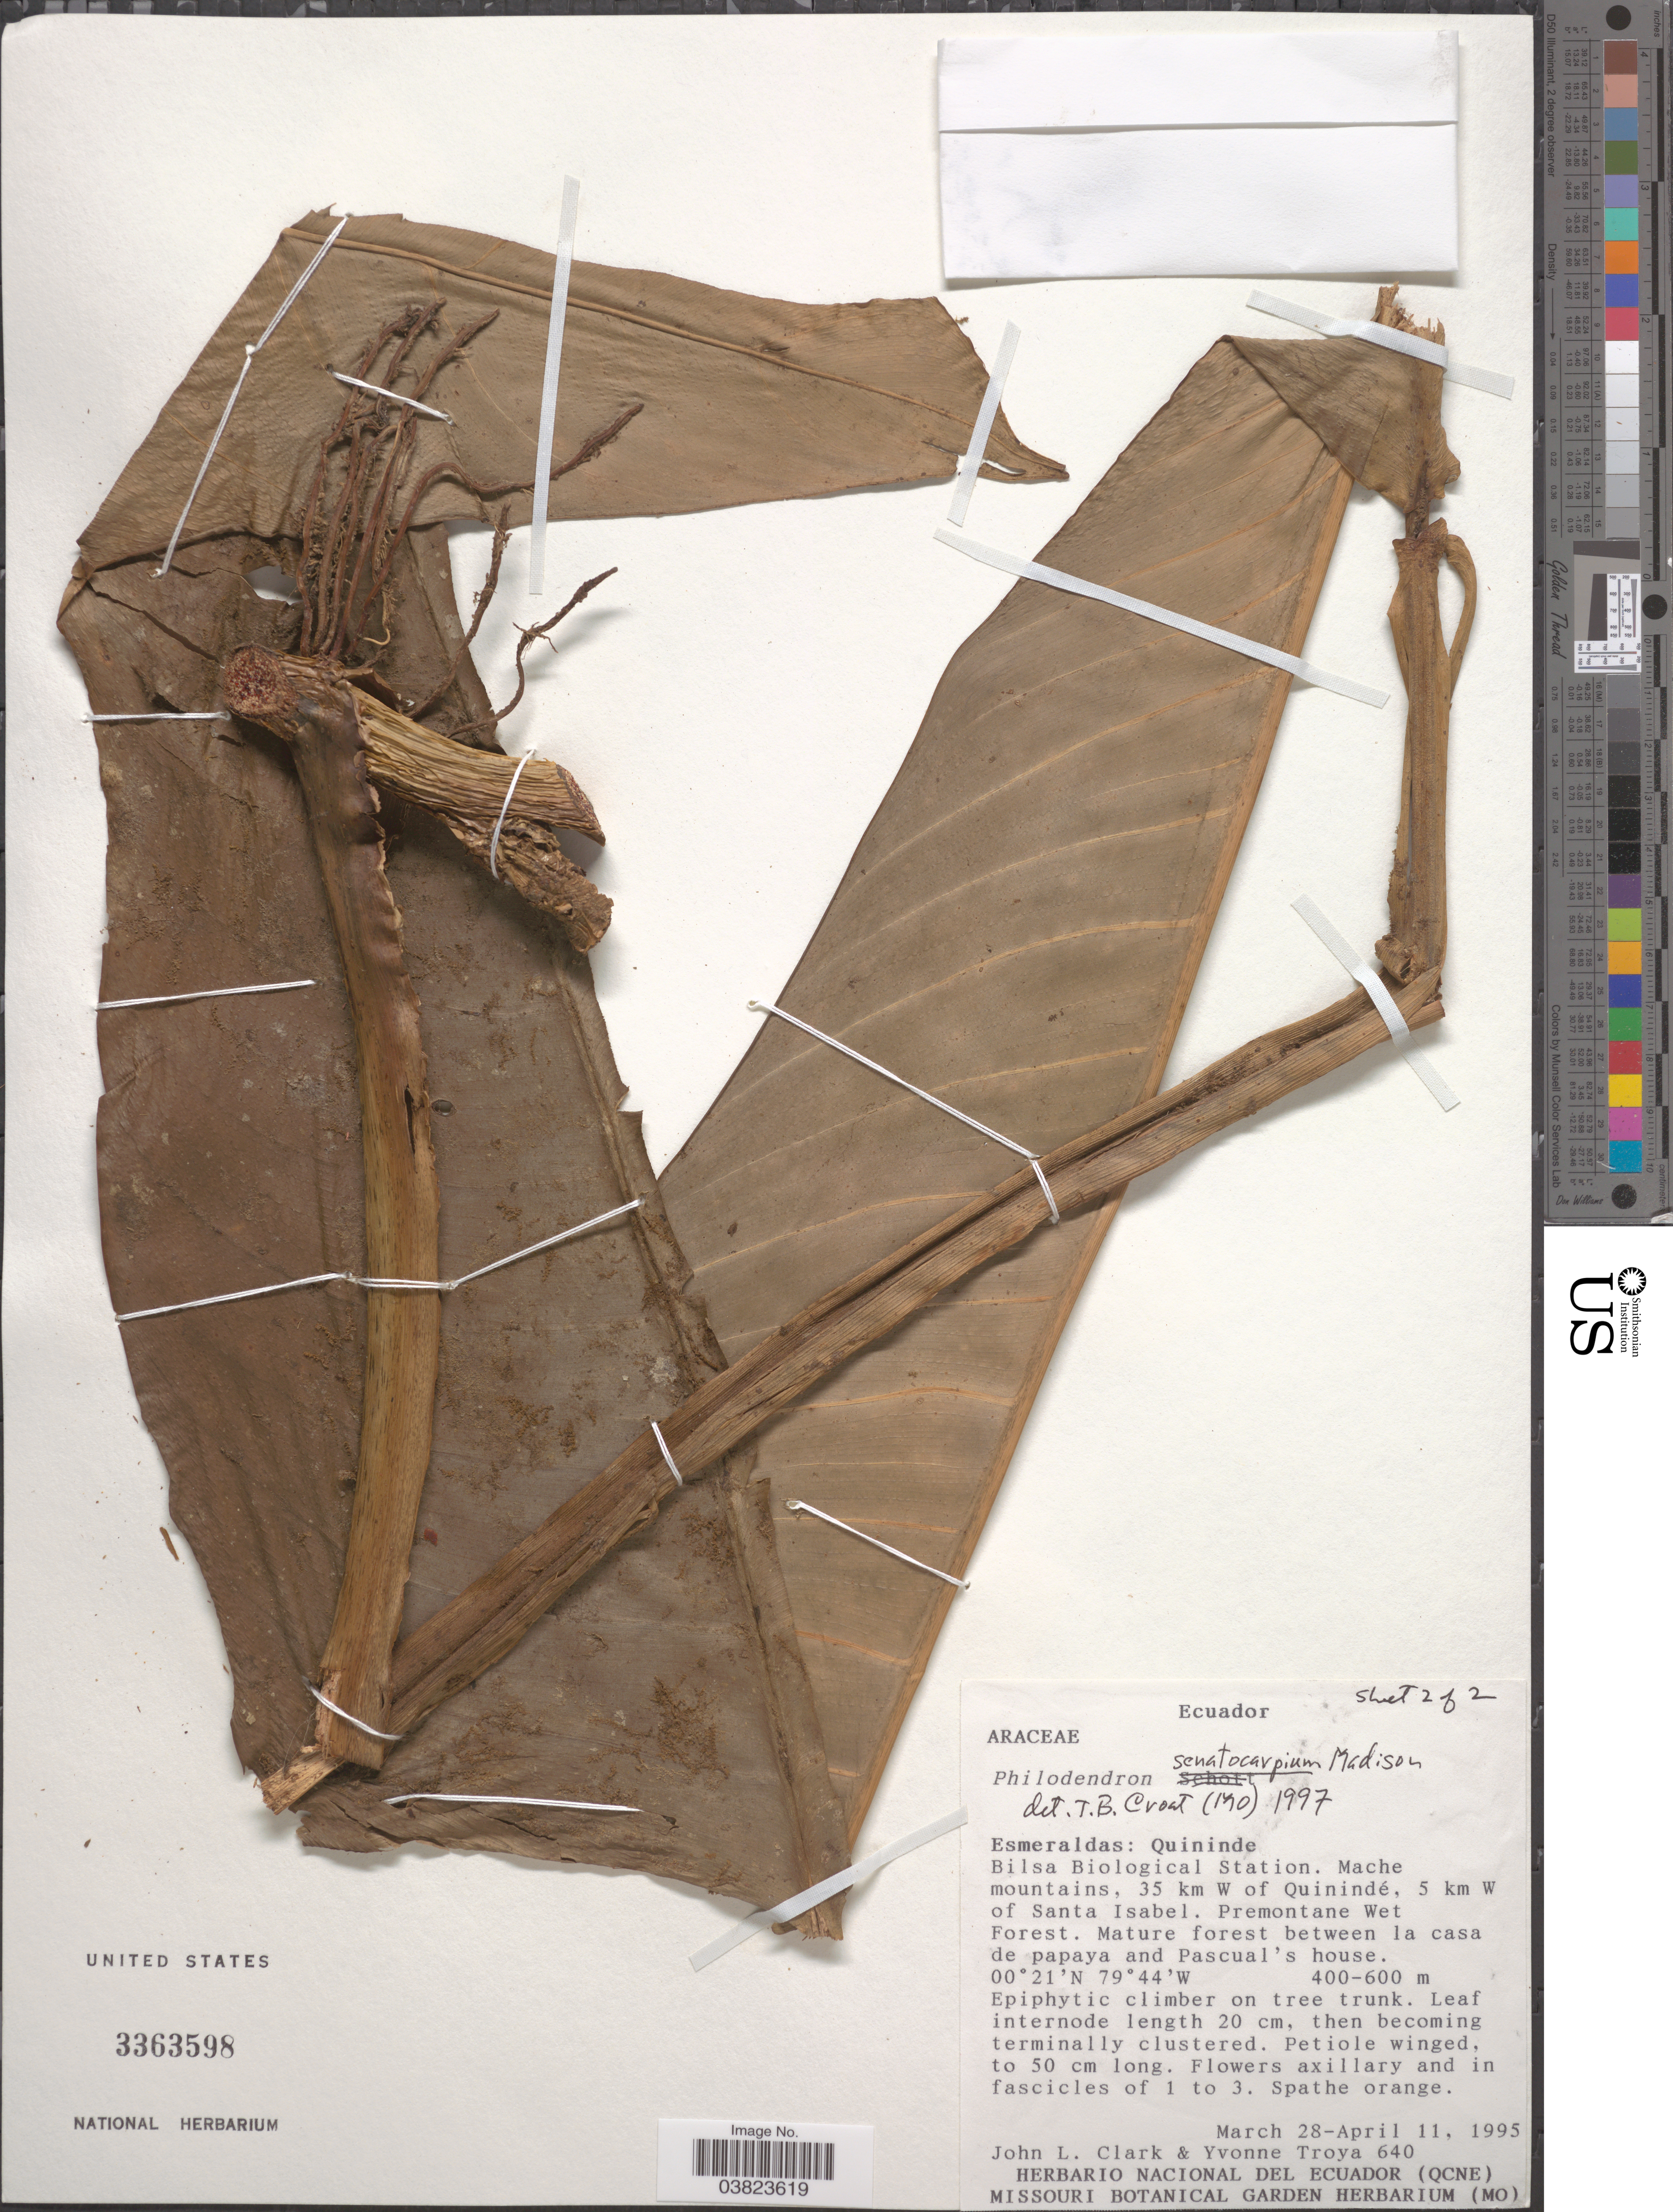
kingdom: Plantae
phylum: Tracheophyta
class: Liliopsida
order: Alismatales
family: Araceae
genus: Philodendron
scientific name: Philodendron senatocarpium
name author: Madison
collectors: J. L. Clark & Y. Troya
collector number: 640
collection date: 1995-03-28/1995-04-11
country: Ecuador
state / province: Esmeraldas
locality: Quininde Cantón. Bilsa Biological Station. Mache mountains, 35 km W of Quinindé, 5 km W of Santa Isabel.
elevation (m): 400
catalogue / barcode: US 3363598